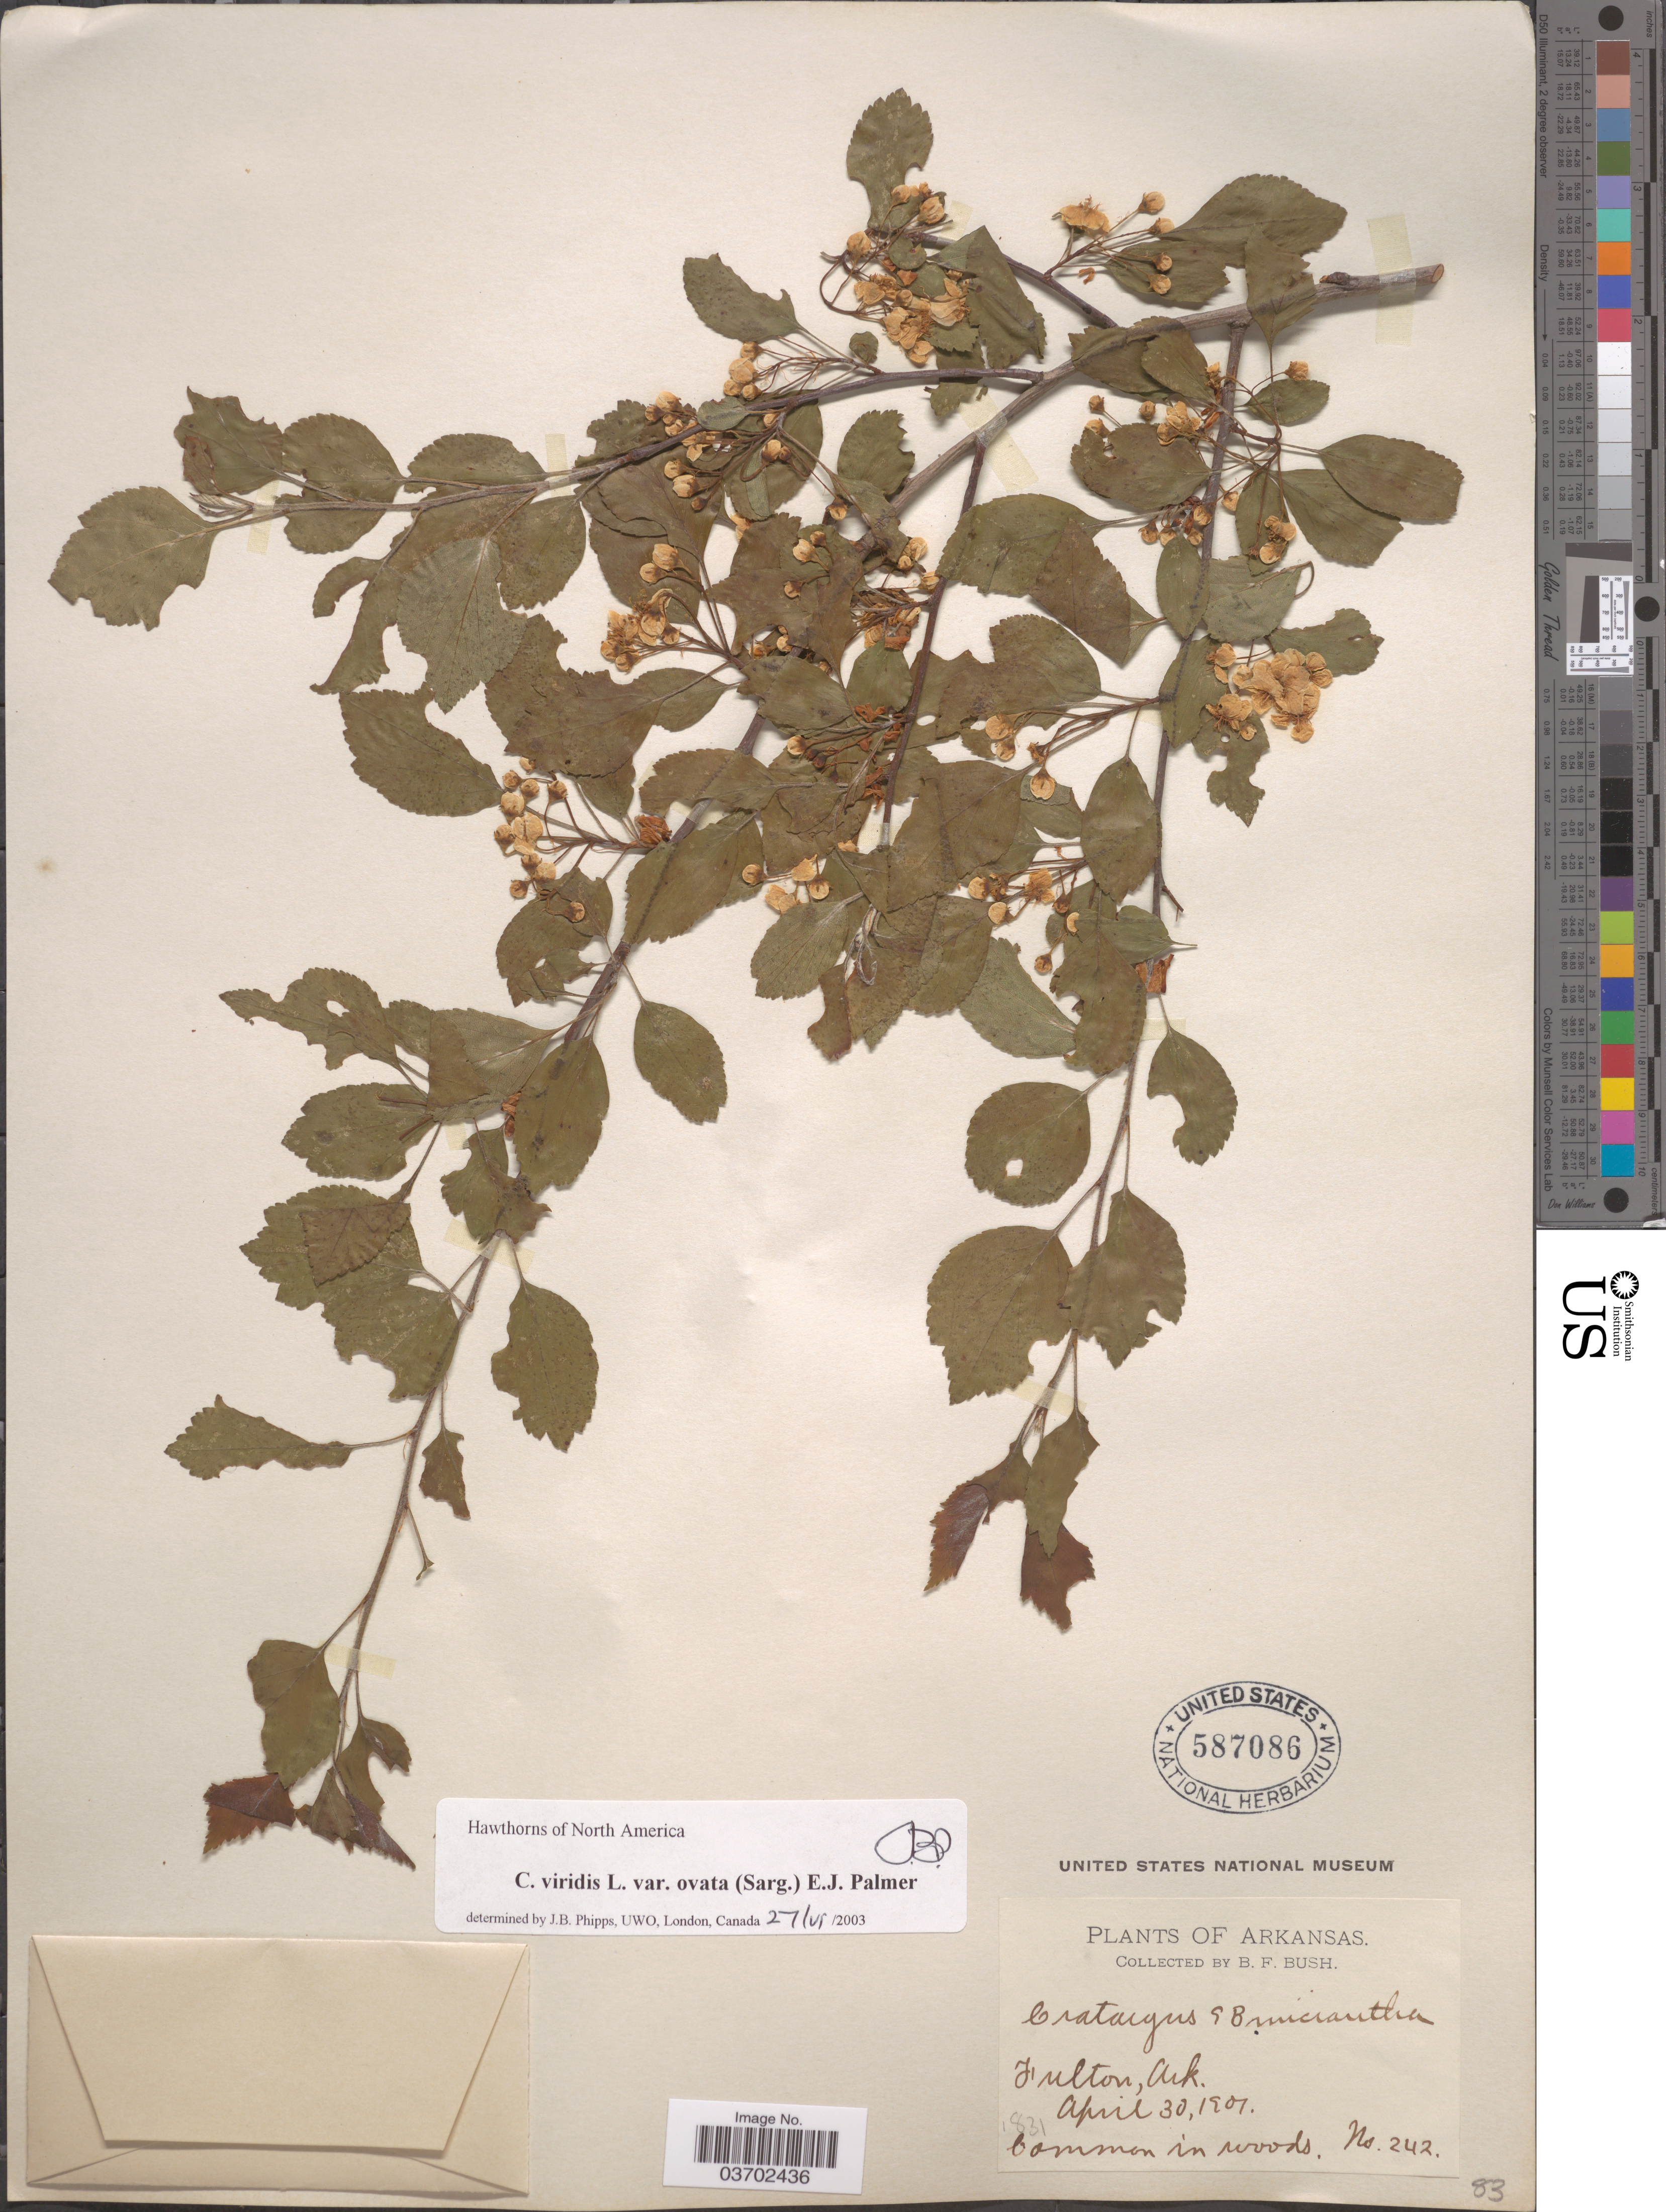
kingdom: Plantae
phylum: Tracheophyta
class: Magnoliopsida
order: Rosales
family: Rosaceae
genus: Crataegus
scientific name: Crataegus viridis var. ovata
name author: (Sarg.) E.J. Palmer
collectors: B. F. Bush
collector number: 242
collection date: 1901-04-30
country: United States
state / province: Arkansas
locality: Fulton.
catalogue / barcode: US 587086